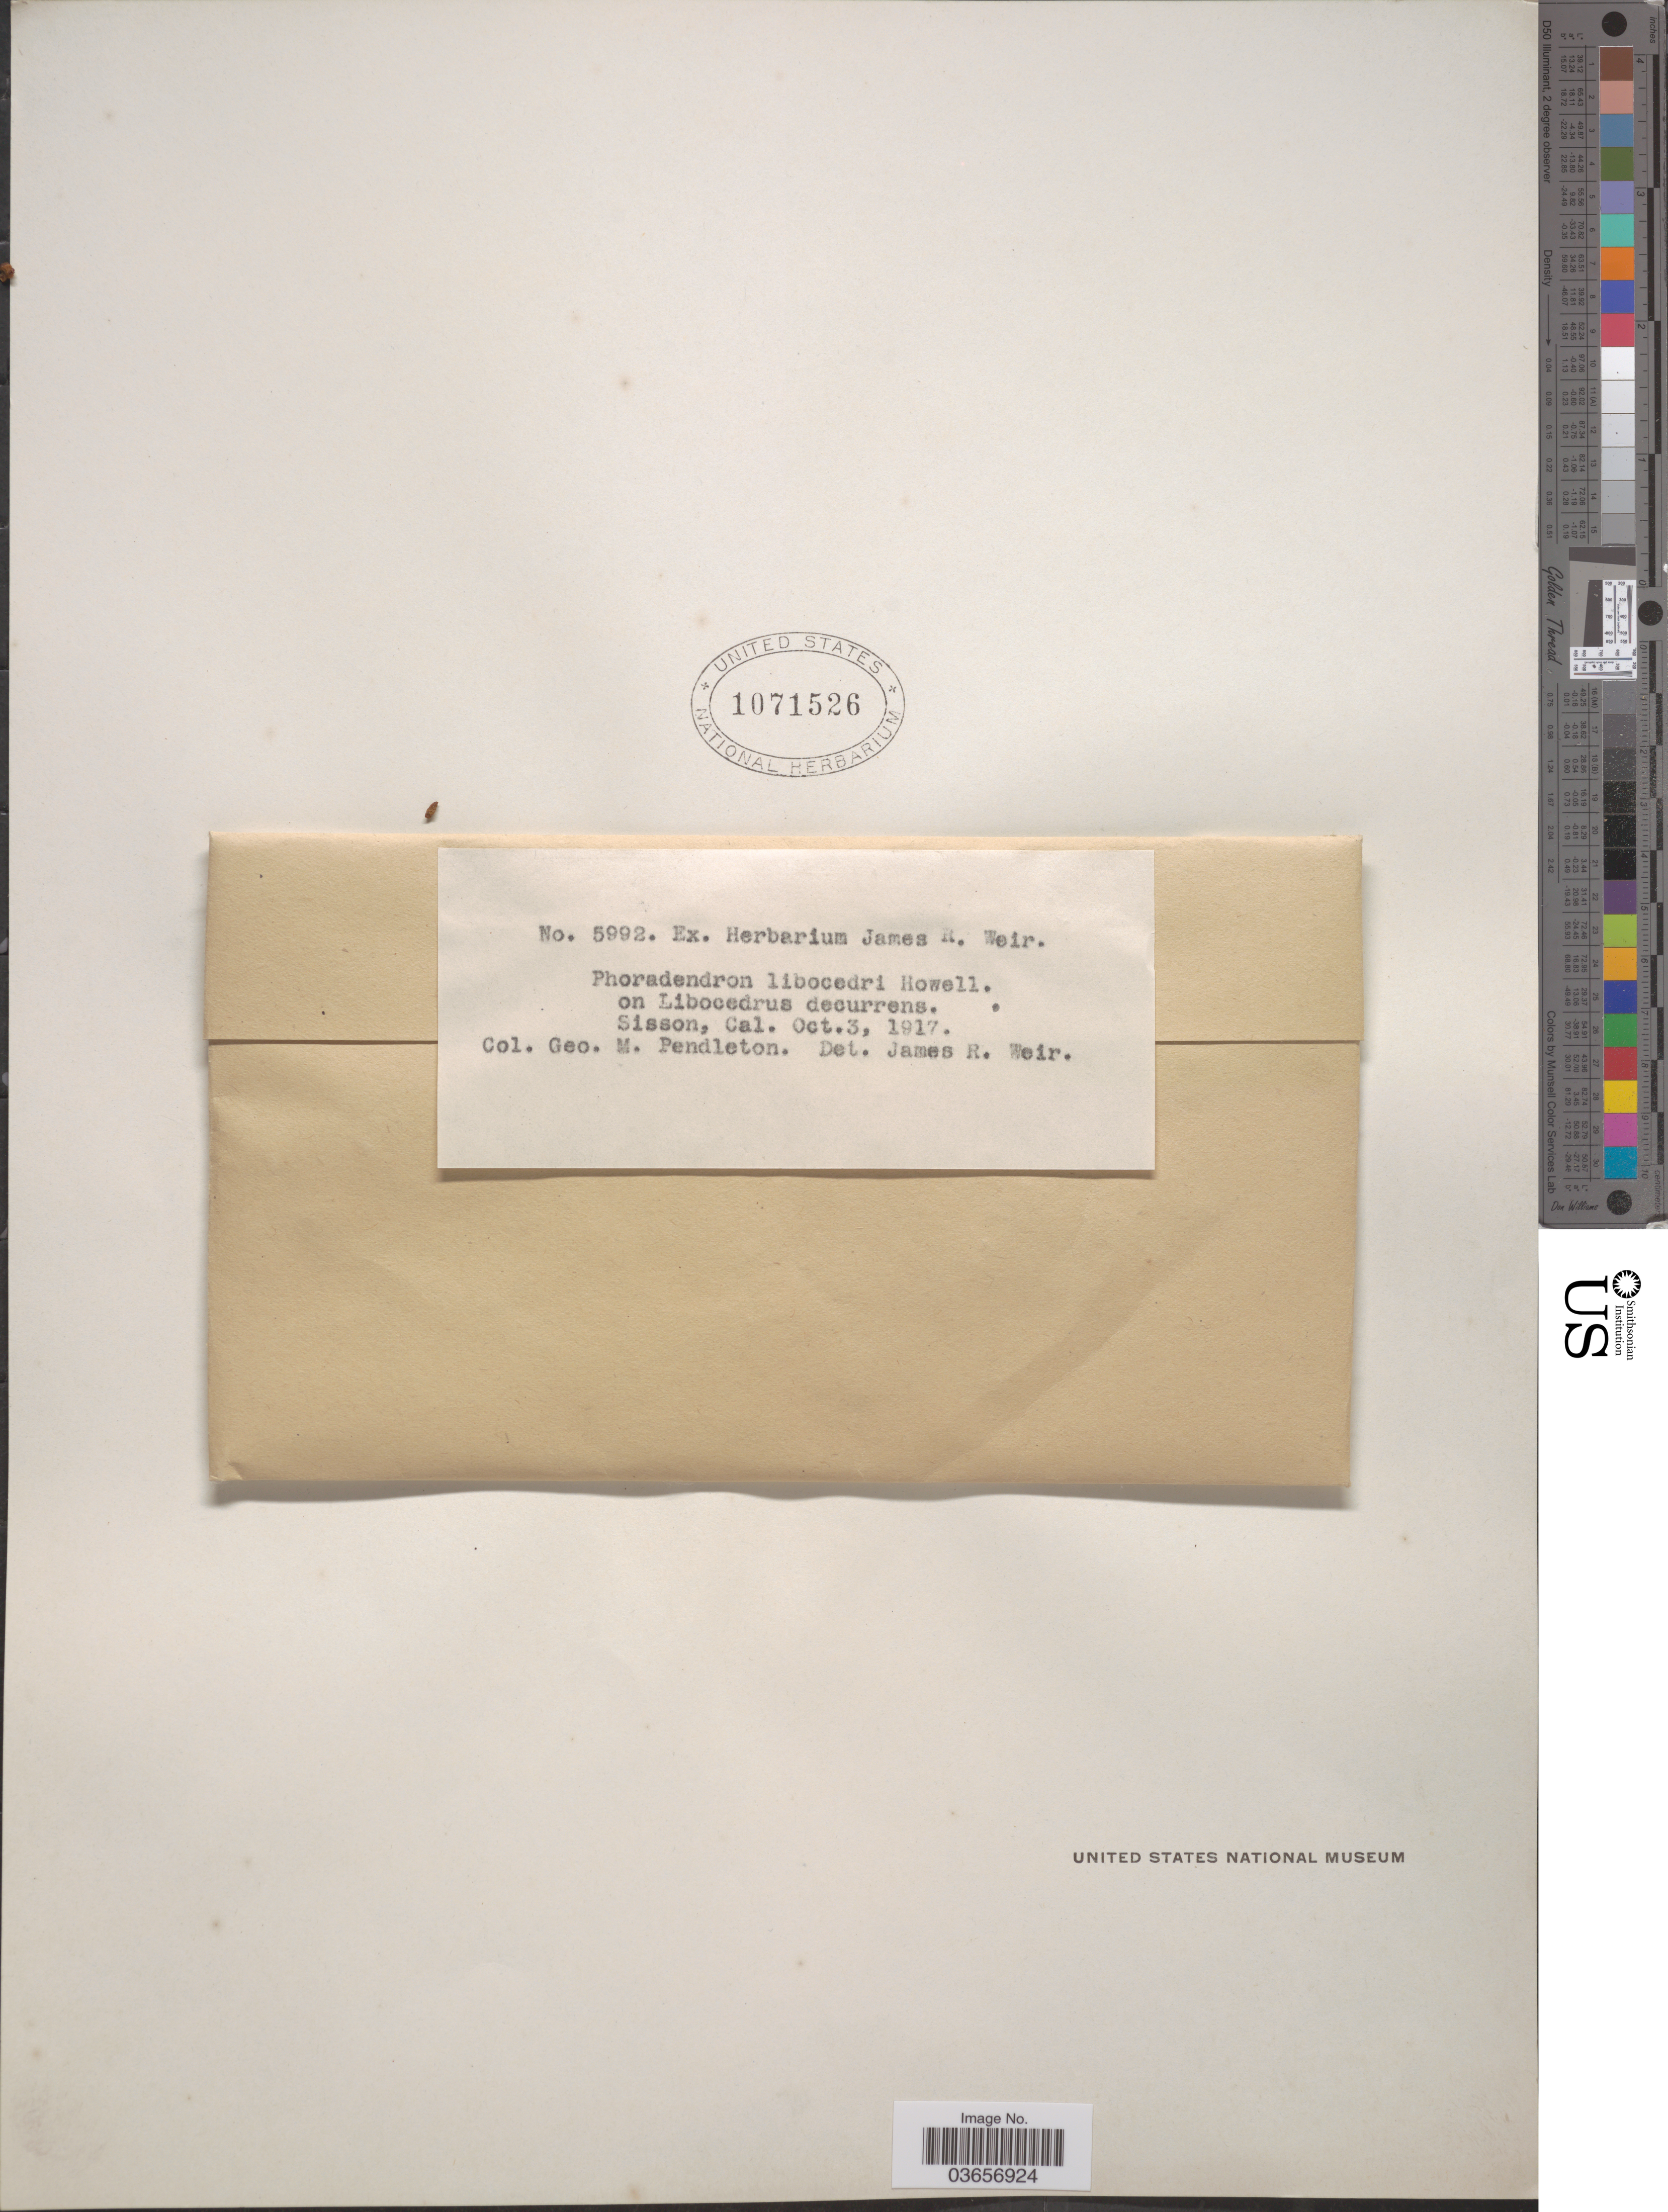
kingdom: Plantae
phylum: Tracheophyta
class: Magnoliopsida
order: Santalales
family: Viscaceae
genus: Phoradendron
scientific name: Phoradendron libocedri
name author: (Engelm.) Howell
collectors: G. Pendleton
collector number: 5992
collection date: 1917-10-03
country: United States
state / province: California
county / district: Siskiyou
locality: Sisson.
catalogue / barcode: US 1071526